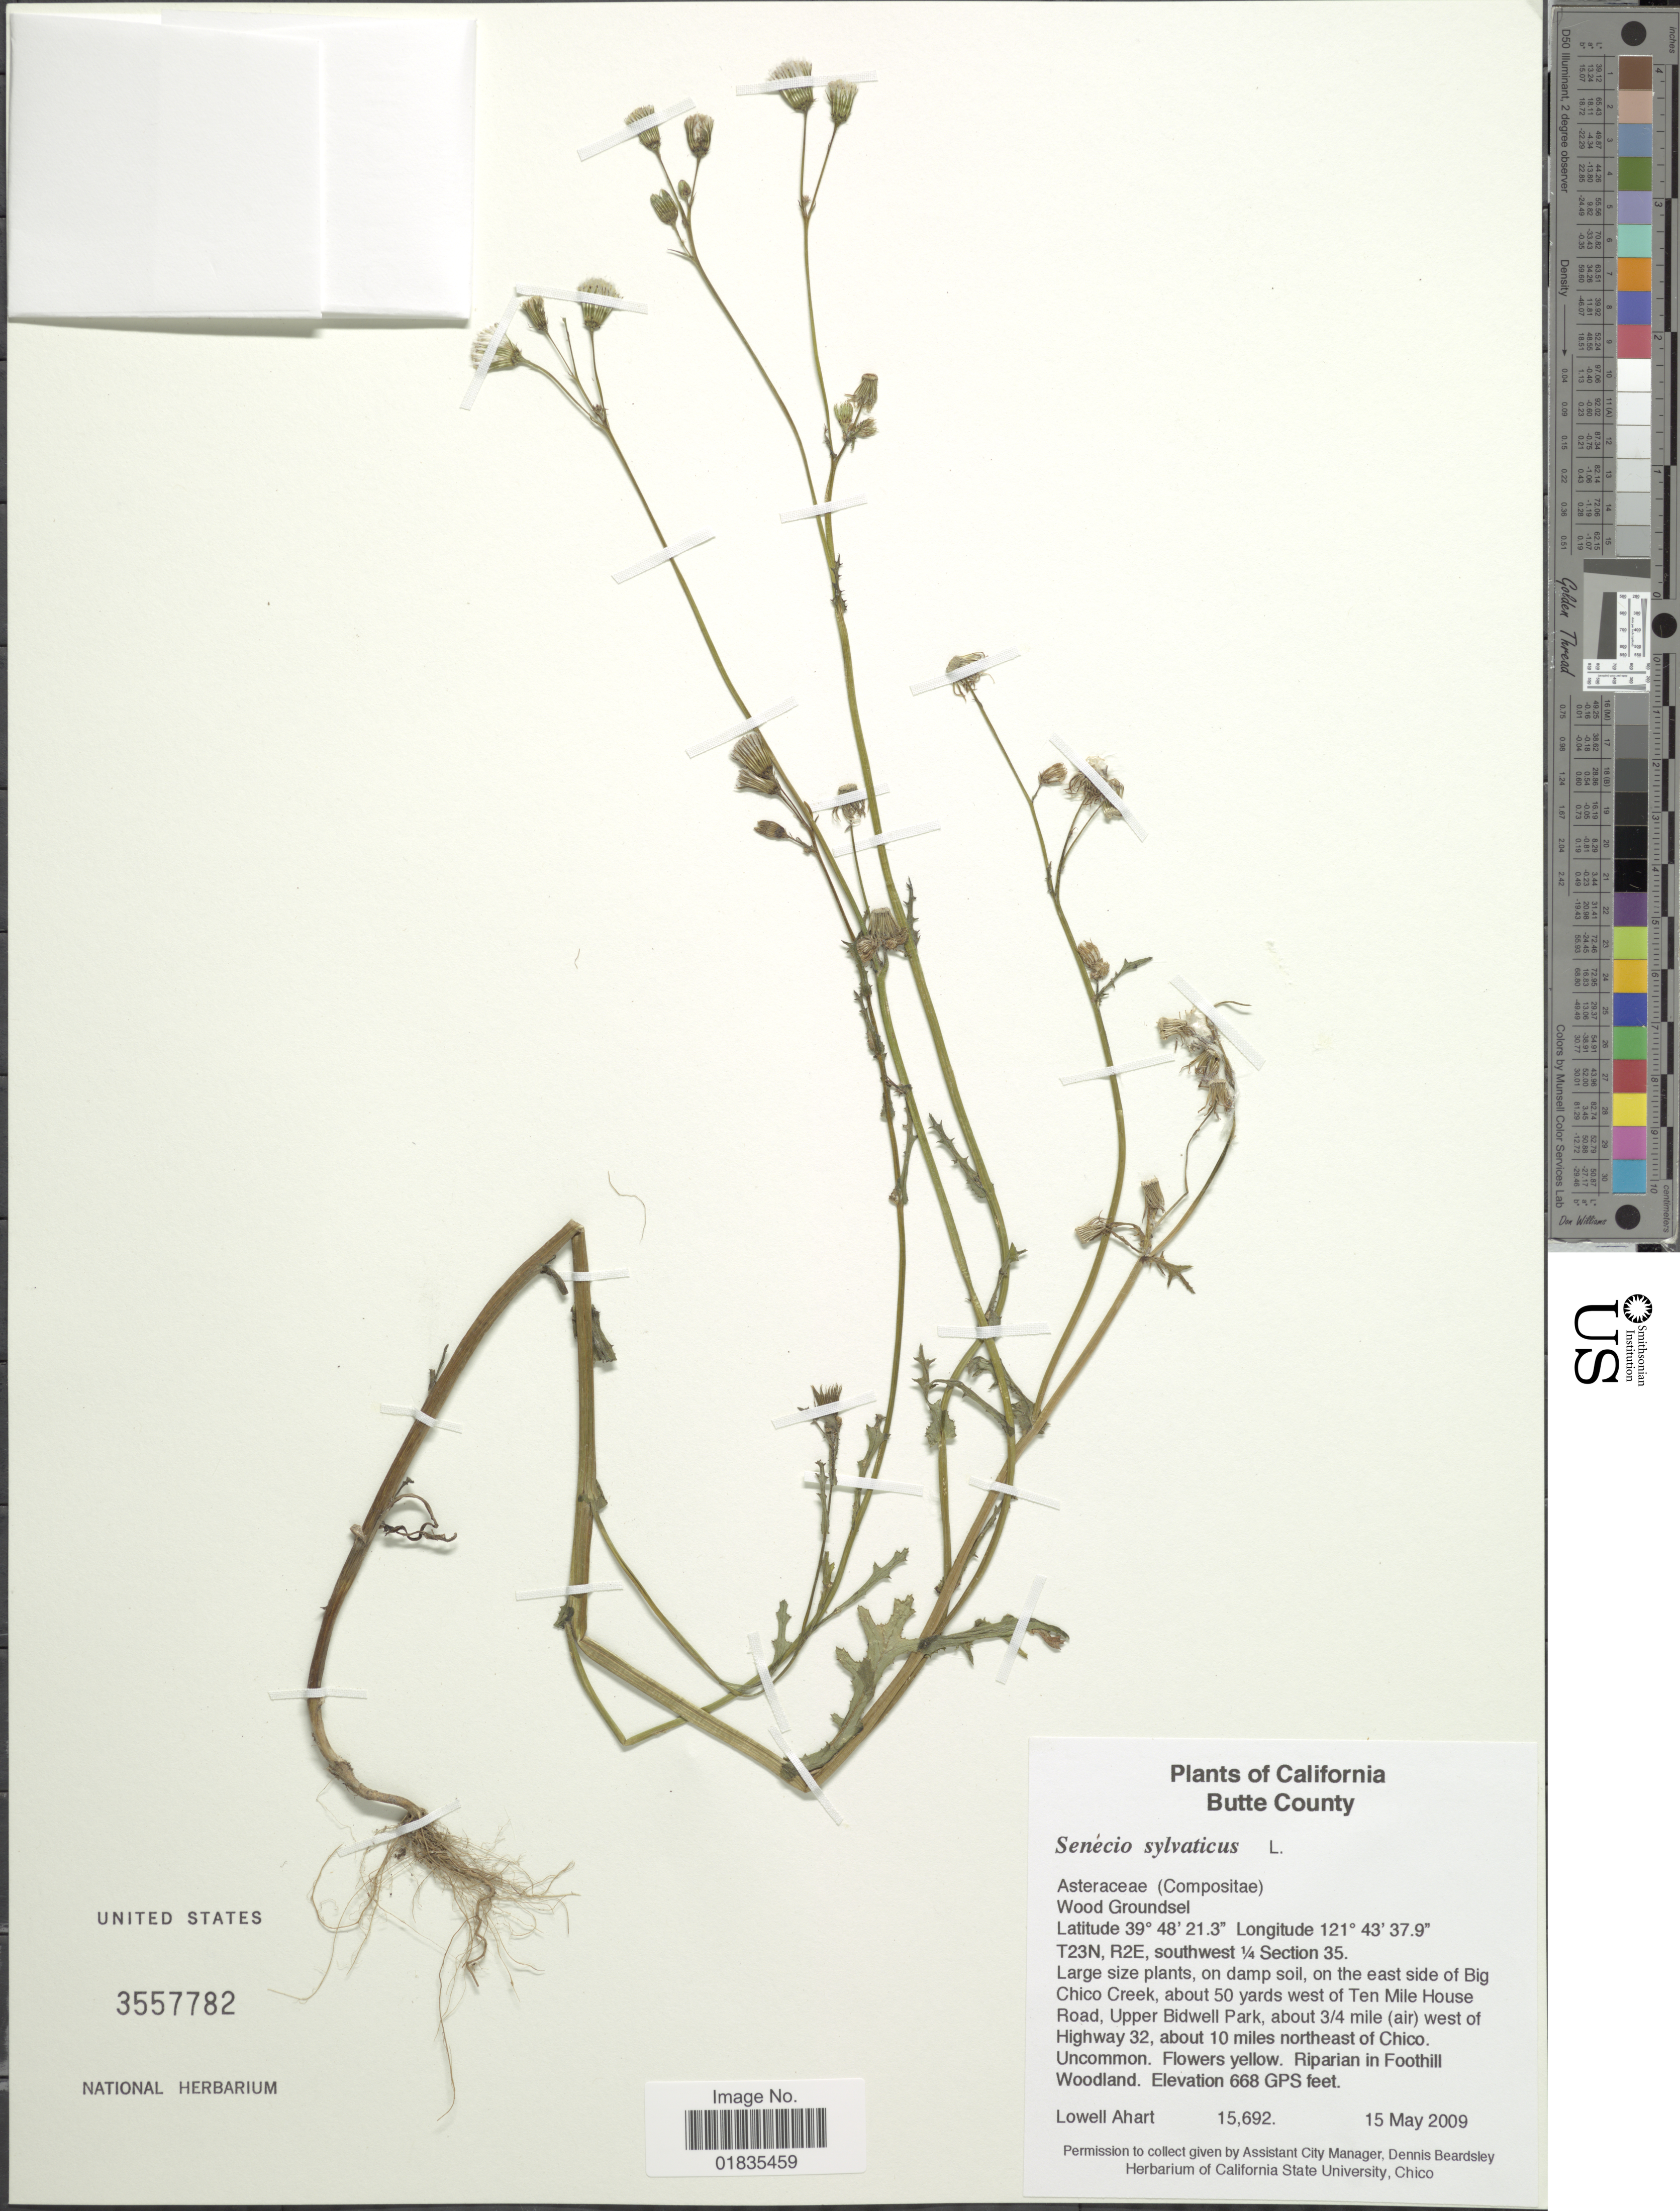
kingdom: Plantae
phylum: Tracheophyta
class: Magnoliopsida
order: Asterales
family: Asteraceae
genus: Senecio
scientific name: Senecio sylvaticus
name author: L.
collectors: L. Ahart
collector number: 15692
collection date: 2009-05-15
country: United States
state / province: California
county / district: Butte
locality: Butte County, T23N, R2E, southwest 1/4 Section 35, on the east side of Big Chico Creek, about 50 yards west of Ten Mile House Road, Upper Bidwell Park, about 3/4 mile (air) west of Highway 32, about10 miles northeast of Chico.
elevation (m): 204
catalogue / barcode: US 3557782